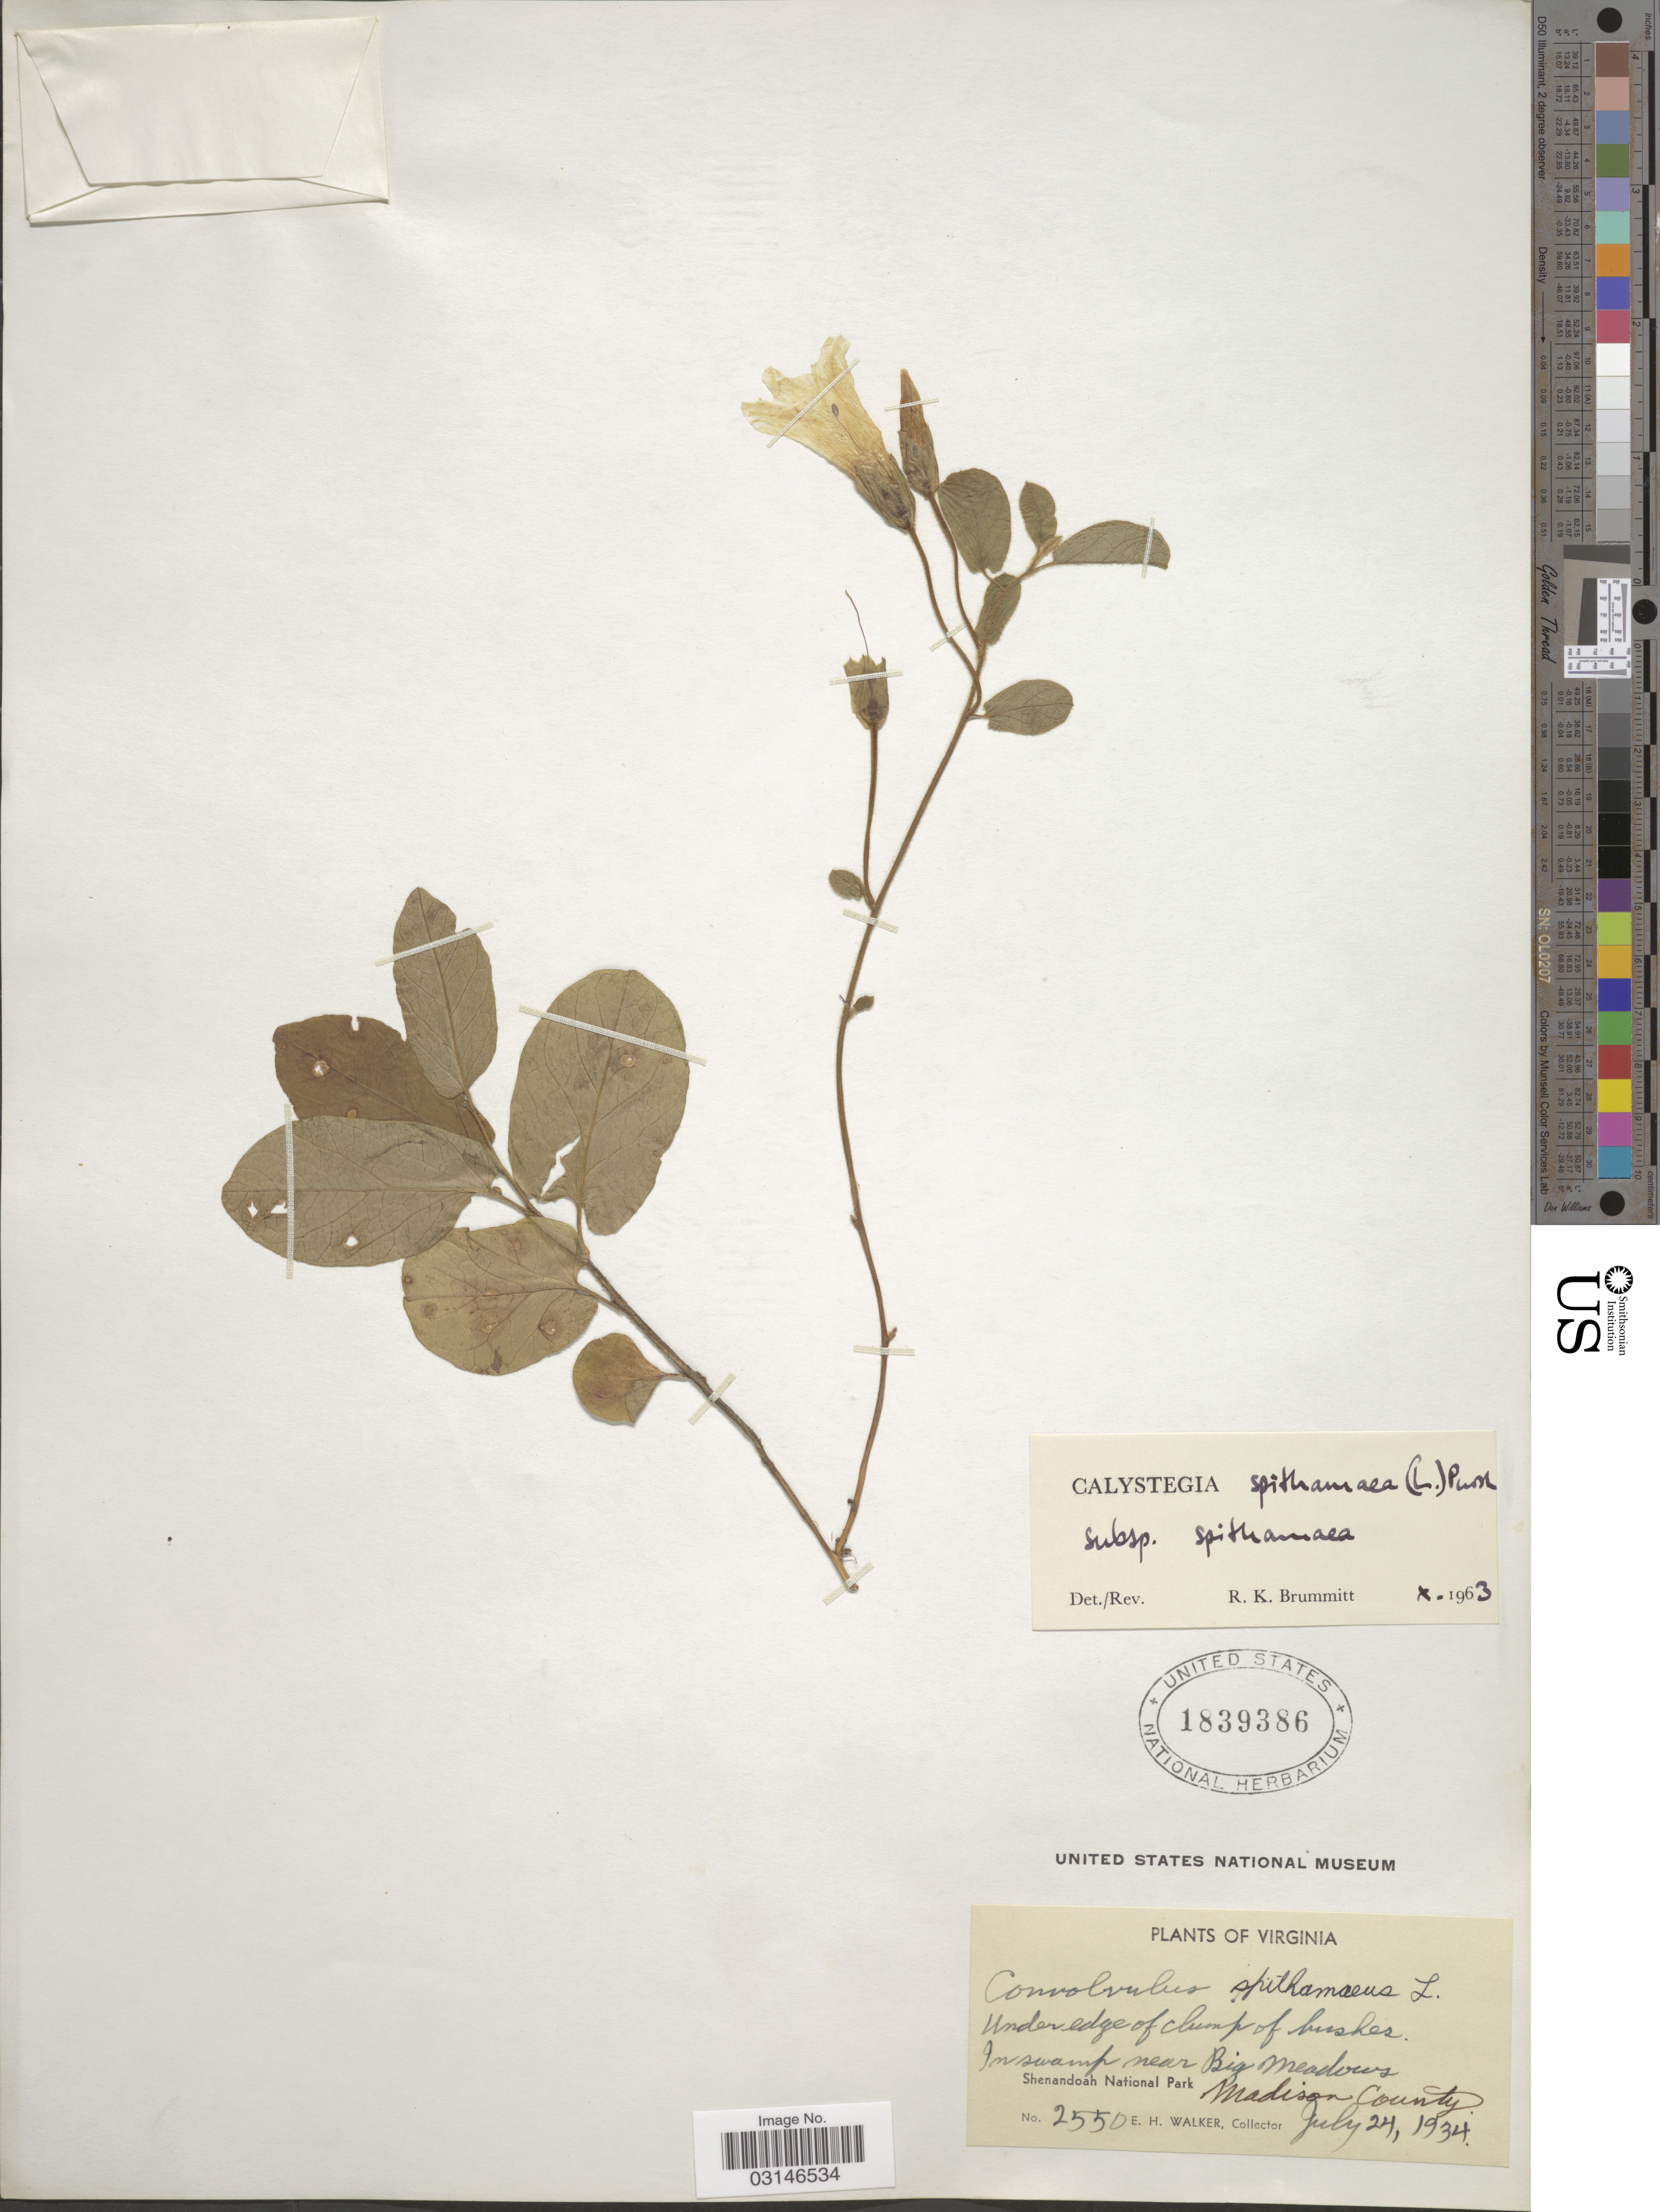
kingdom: Plantae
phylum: Tracheophyta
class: Magnoliopsida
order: Solanales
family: Convolvulaceae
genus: Calystegia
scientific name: Calystegia spithamaea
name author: (L.) Pursh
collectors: E. H. Walker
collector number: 2550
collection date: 1934-07-24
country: United States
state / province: Virginia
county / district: Madison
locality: In swamp near Big Meadows, Shenandoah National Park, Madison County.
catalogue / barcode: US 1839386